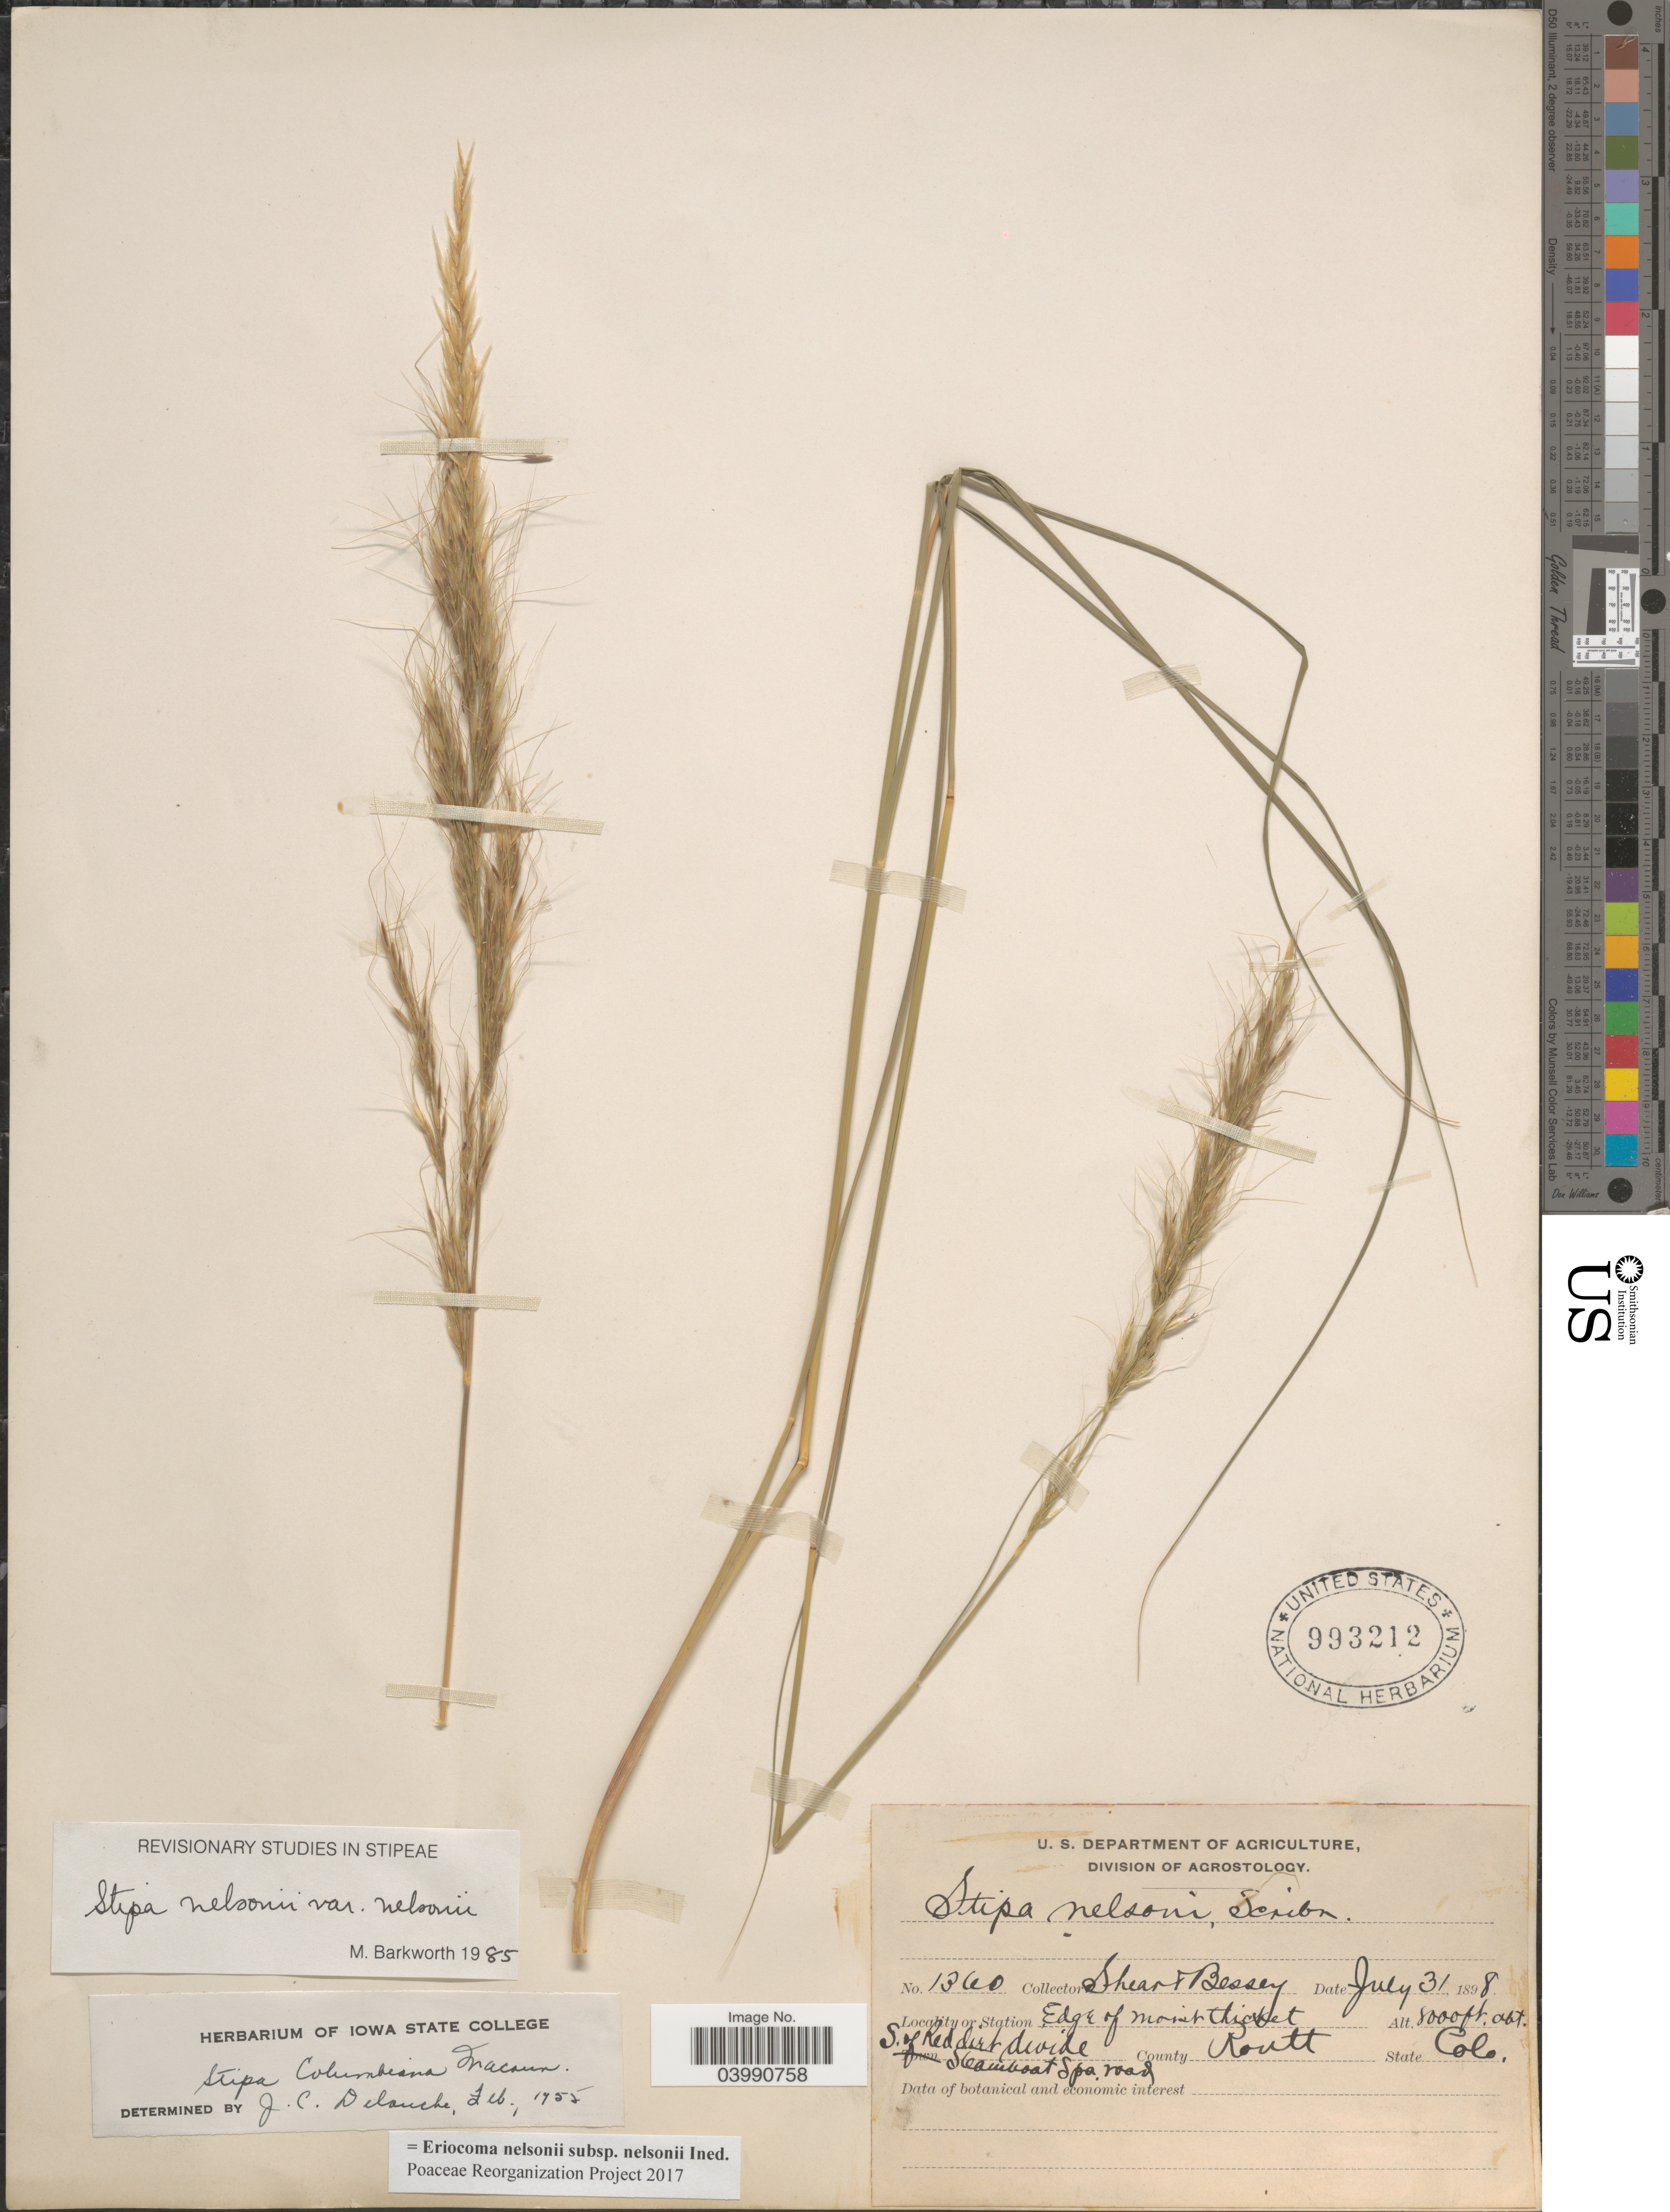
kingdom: Plantae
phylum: Tracheophyta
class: Liliopsida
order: Poales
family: Poaceae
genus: Eriocoma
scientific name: Eriocoma nelsonii subsp. nelsonii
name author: (Scribn.) Romasch.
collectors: -- Shear & -. Bessey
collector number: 1360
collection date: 1898-07-31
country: United States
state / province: Colorado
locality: S. of Red dirt divide Steamboat Spa. road. County Routt.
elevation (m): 2438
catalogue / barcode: US 993212